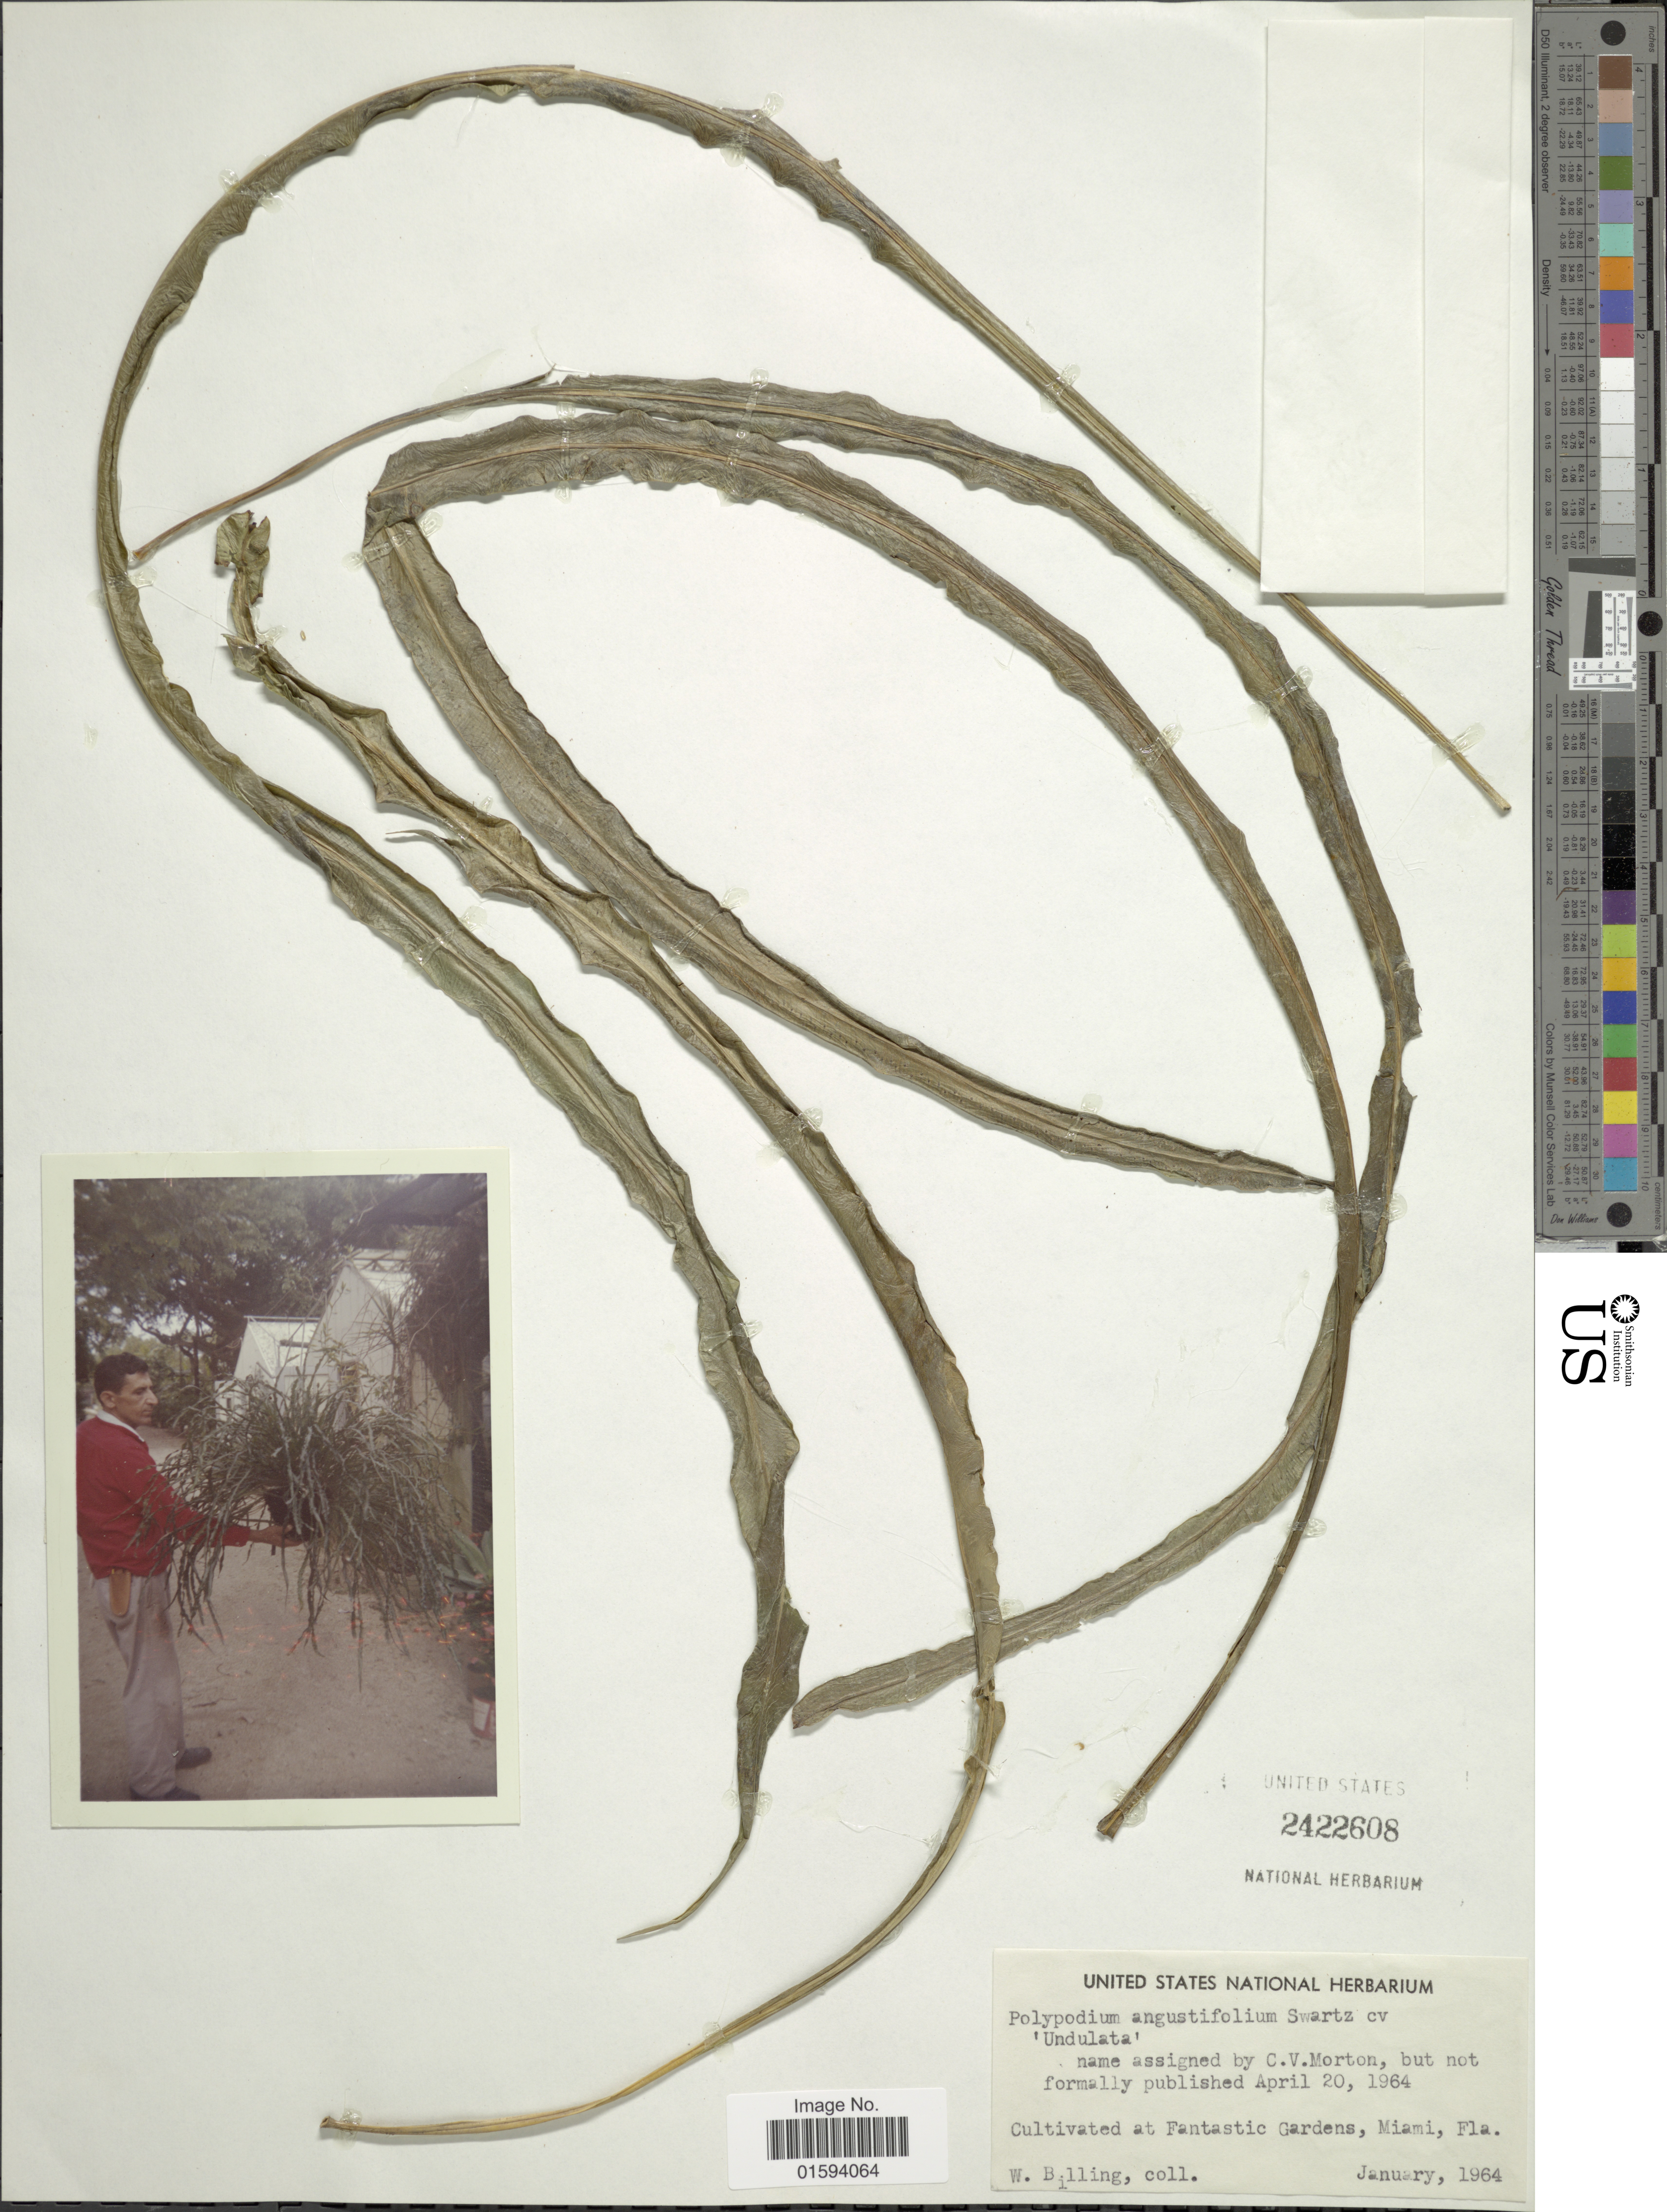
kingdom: Plantae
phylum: Tracheophyta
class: Polypodiopsida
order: Polypodiales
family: Polypodiaceae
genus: Polypodium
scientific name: Polypodium angustifolium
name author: Sw.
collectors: W. Billing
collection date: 1964-01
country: United States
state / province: Florida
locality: Fantastic Gardens, Miami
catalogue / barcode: US 2422608